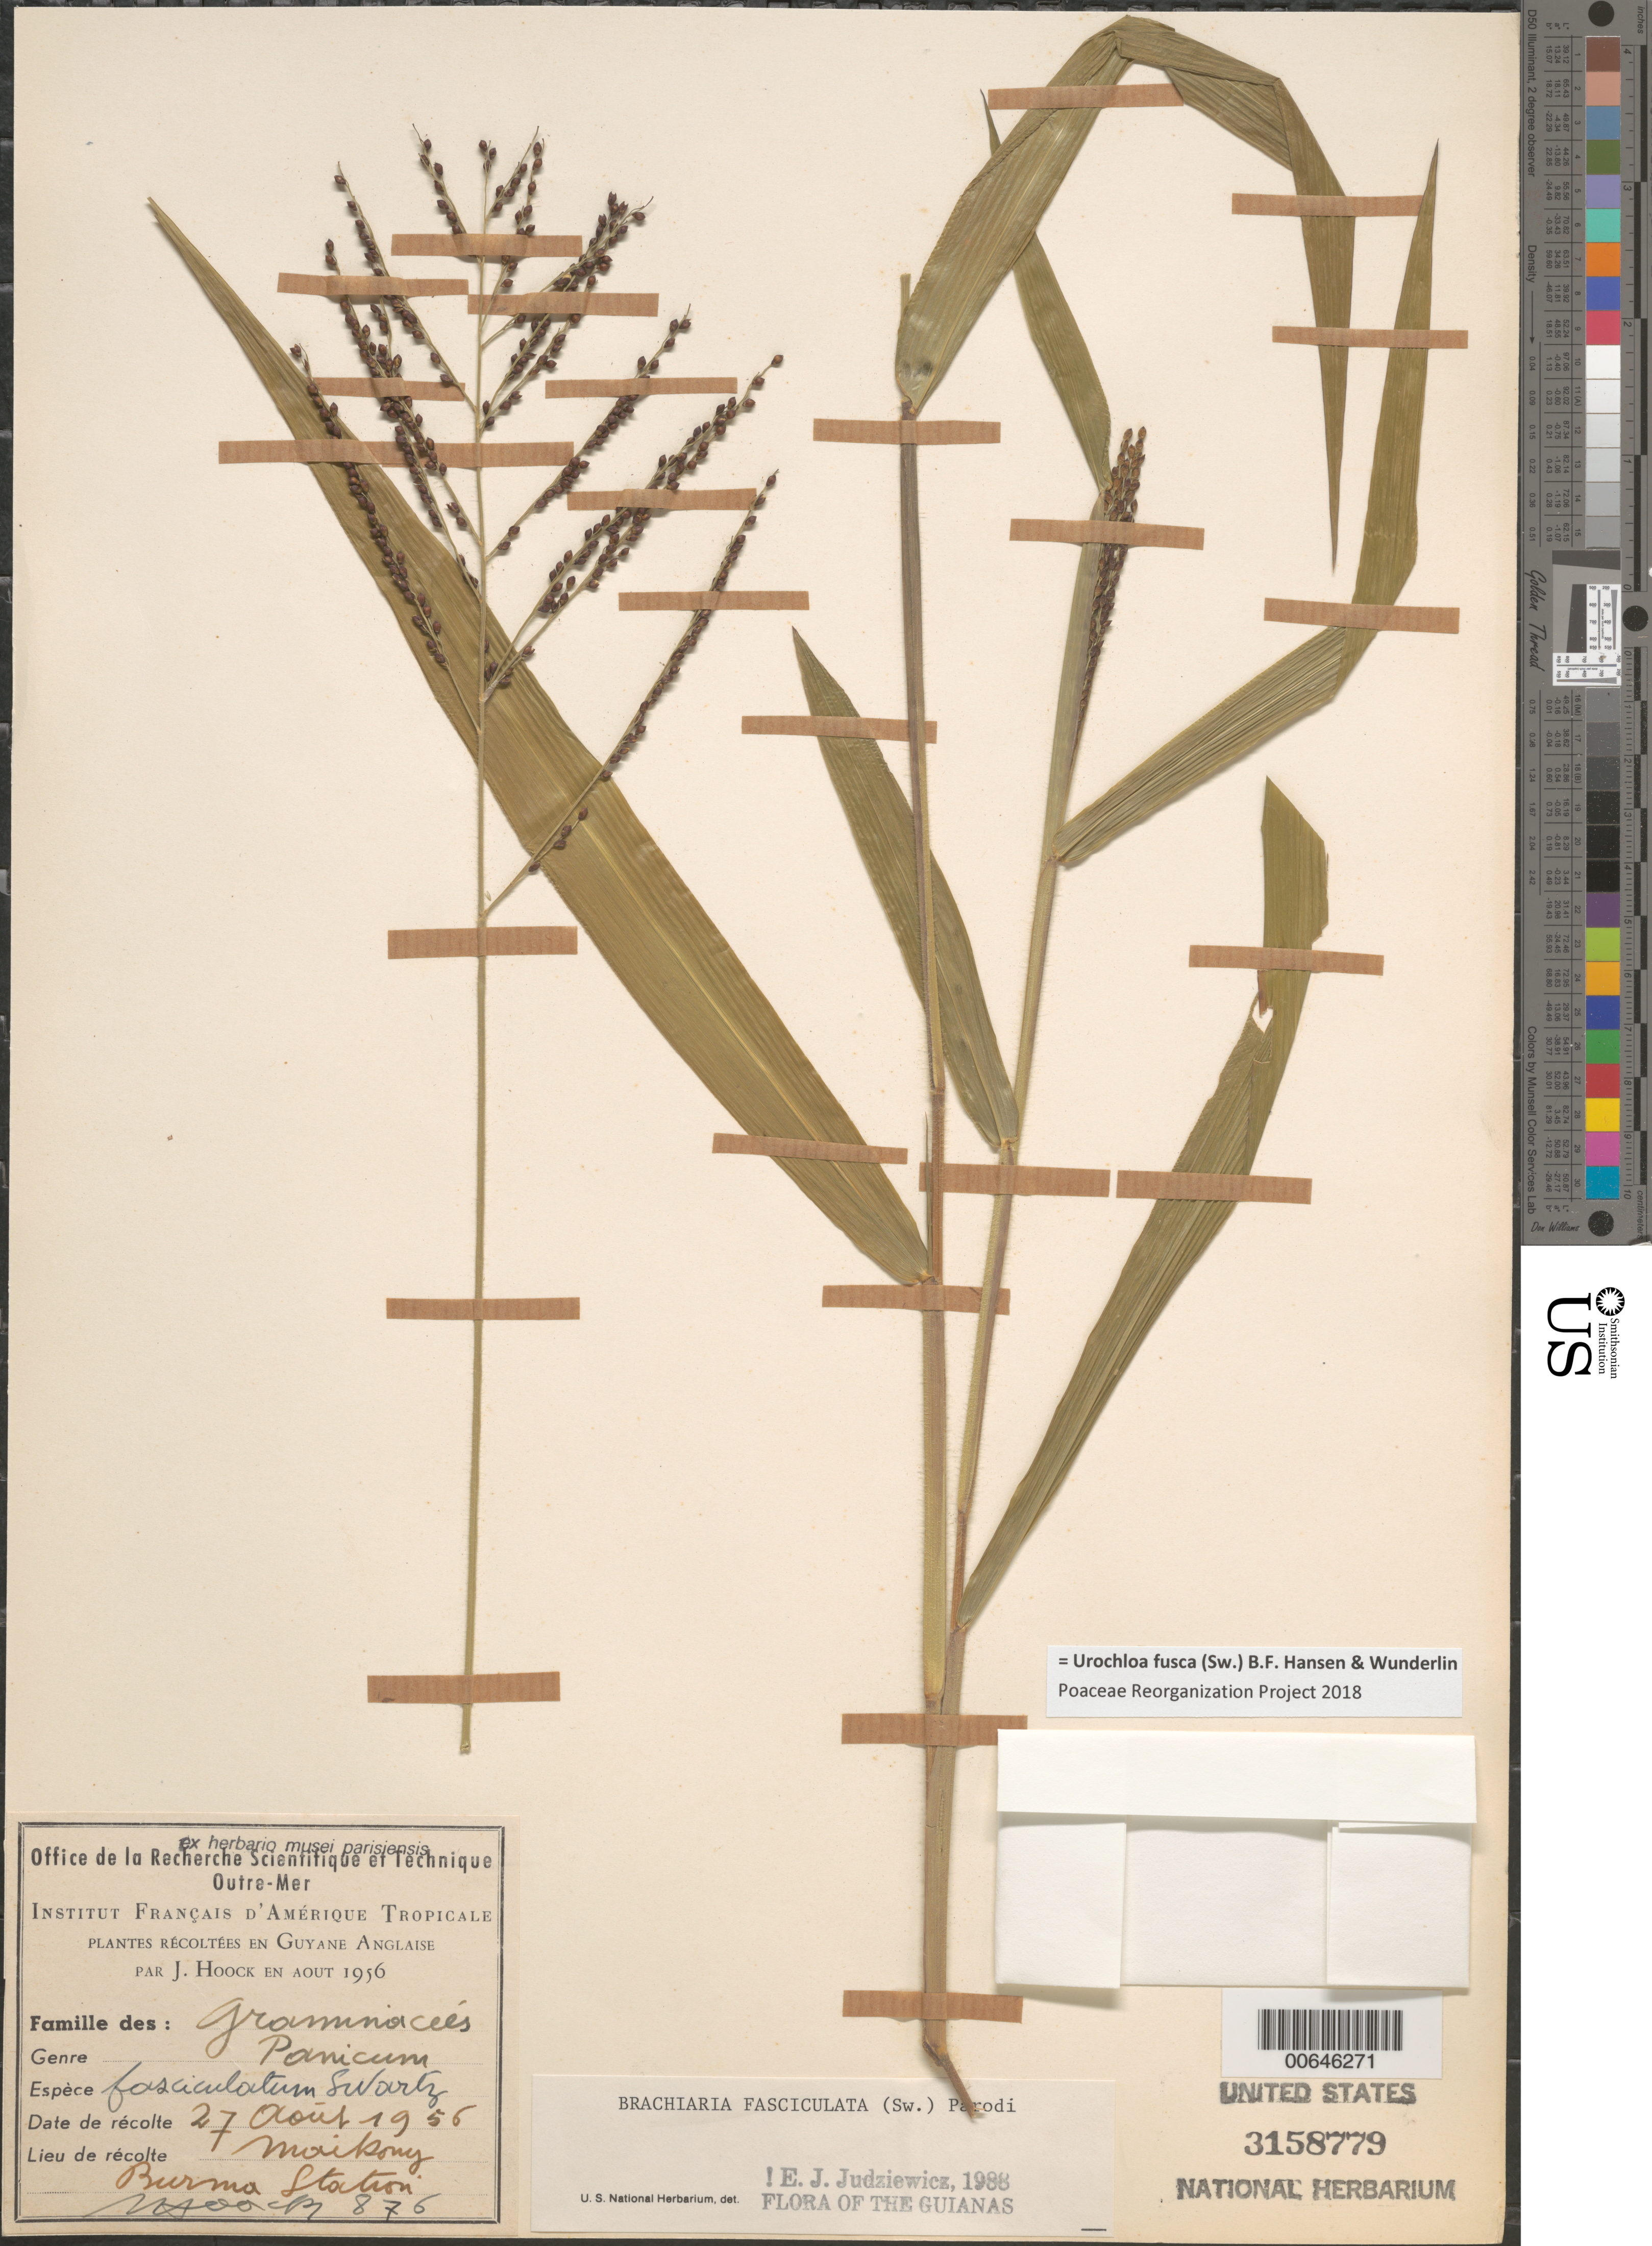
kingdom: Plantae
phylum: Tracheophyta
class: Liliopsida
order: Poales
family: Poaceae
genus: Brachiaria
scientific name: Brachiaria fasciculata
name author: (Sw.) Parodi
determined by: Judziewicz, E. J.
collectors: J. Hoock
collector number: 876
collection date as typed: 27-Aug-56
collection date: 1956-08-27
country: Guyana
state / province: Mahaica-Berbice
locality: Maikony, Burma Station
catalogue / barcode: US 3158779